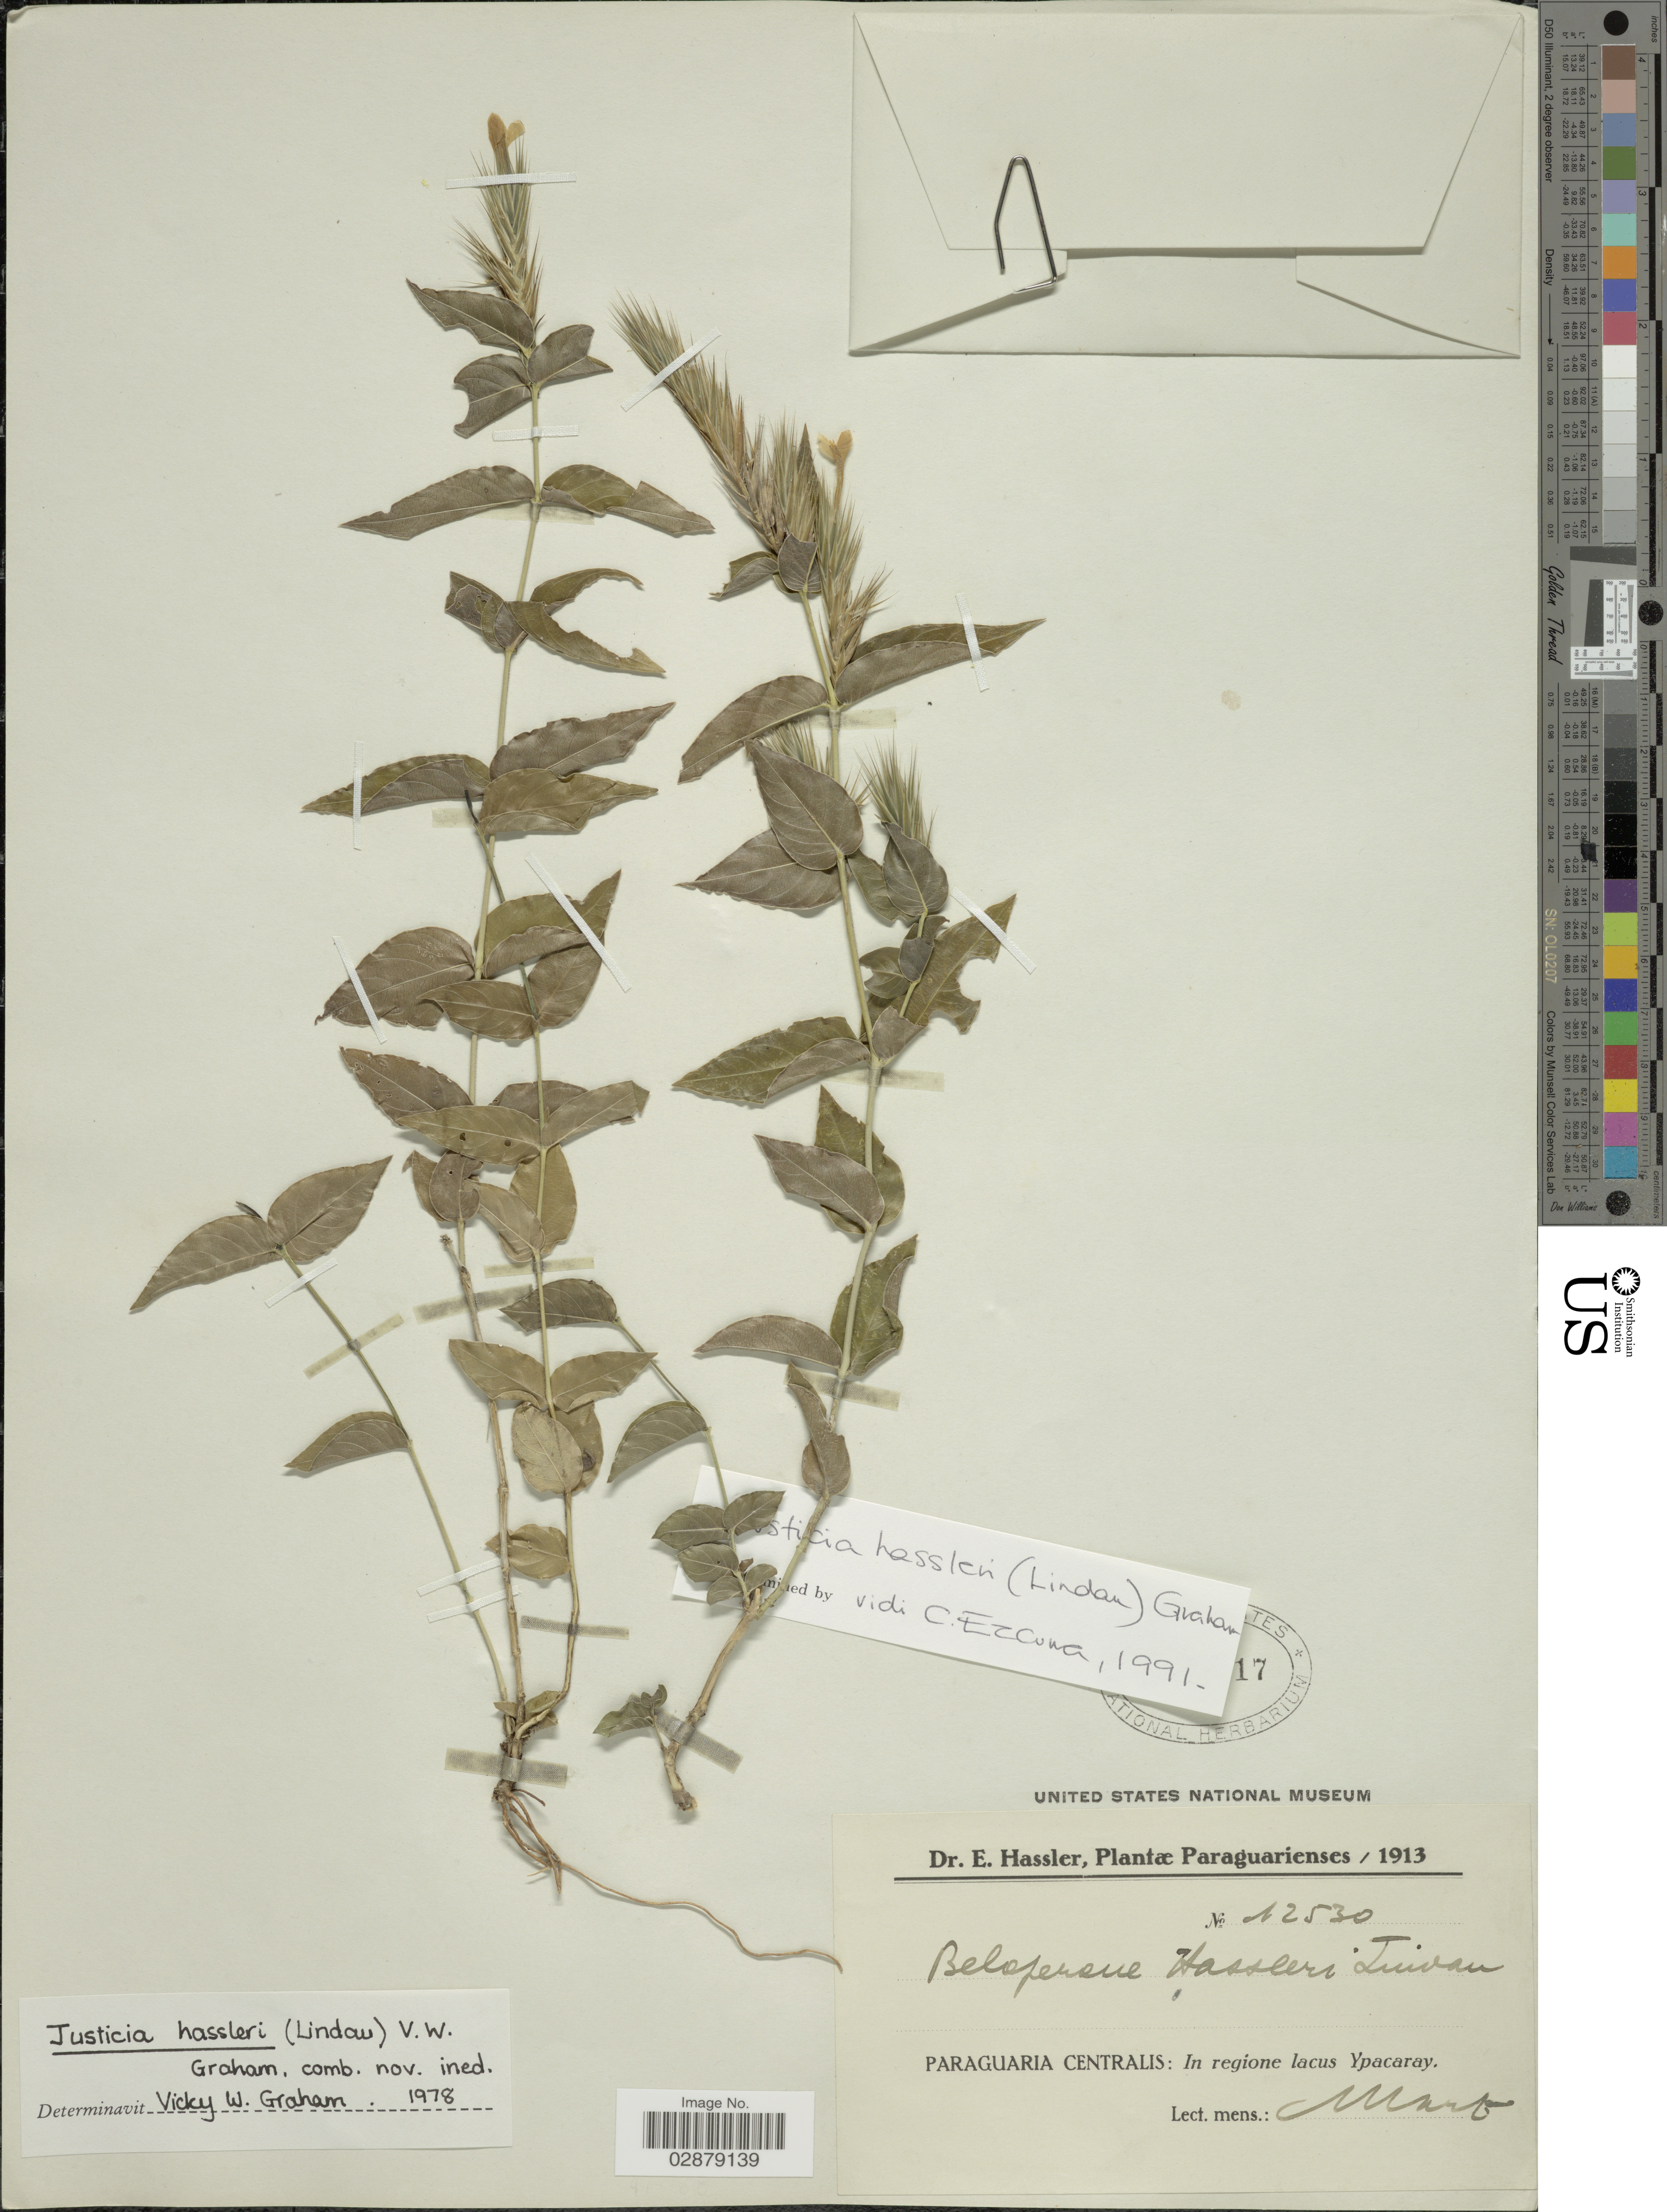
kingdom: Plantae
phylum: Tracheophyta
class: Magnoliopsida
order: Lamiales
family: Acanthaceae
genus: Justicia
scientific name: Justicia hassleri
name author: (Lindau) V.A.W. Graham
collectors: E. Hassler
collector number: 12530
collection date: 1913-03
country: Paraguay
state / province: Paraguari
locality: Paraguaria Centralis: In regione lacus Ypacaray.